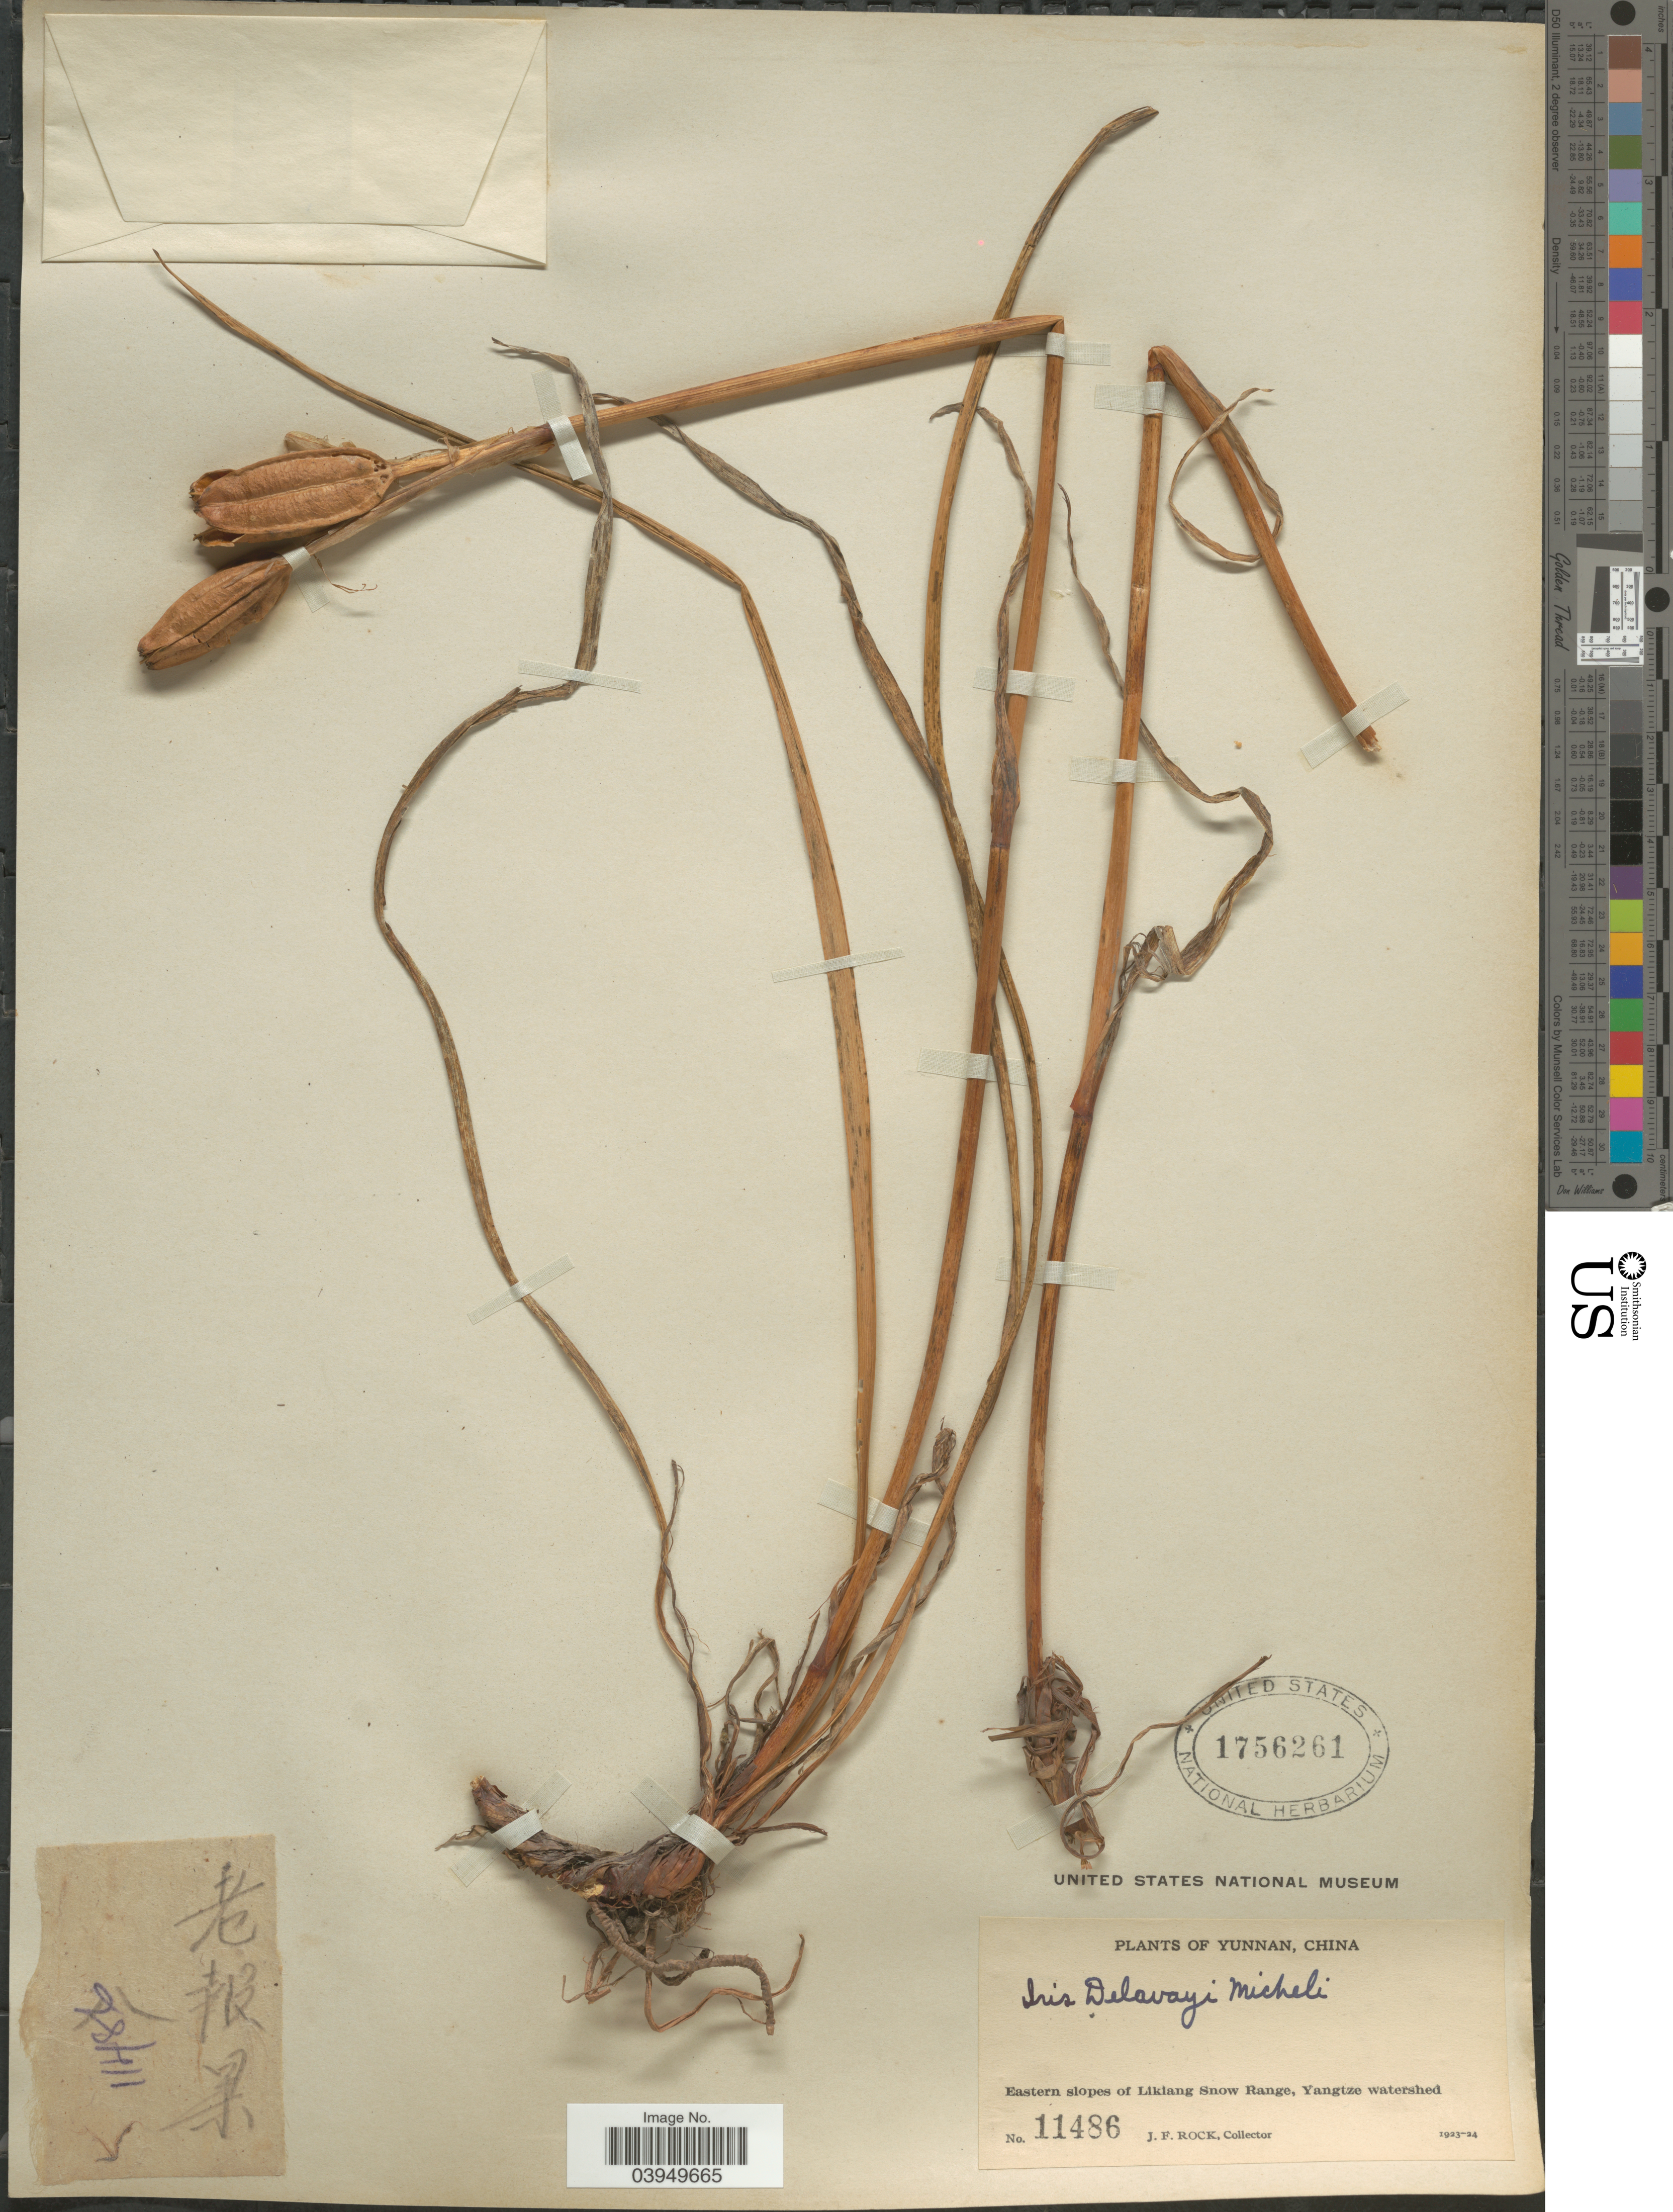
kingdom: Plantae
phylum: Tracheophyta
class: Liliopsida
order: Asparagales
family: Iridaceae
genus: Iris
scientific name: Iris delavayi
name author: Micheli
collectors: J. Rock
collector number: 11486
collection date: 1923/1924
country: China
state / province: Yunnan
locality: Eastern slopes of Likiang Snow Range, Yangtze watershed.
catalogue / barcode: US 1756261